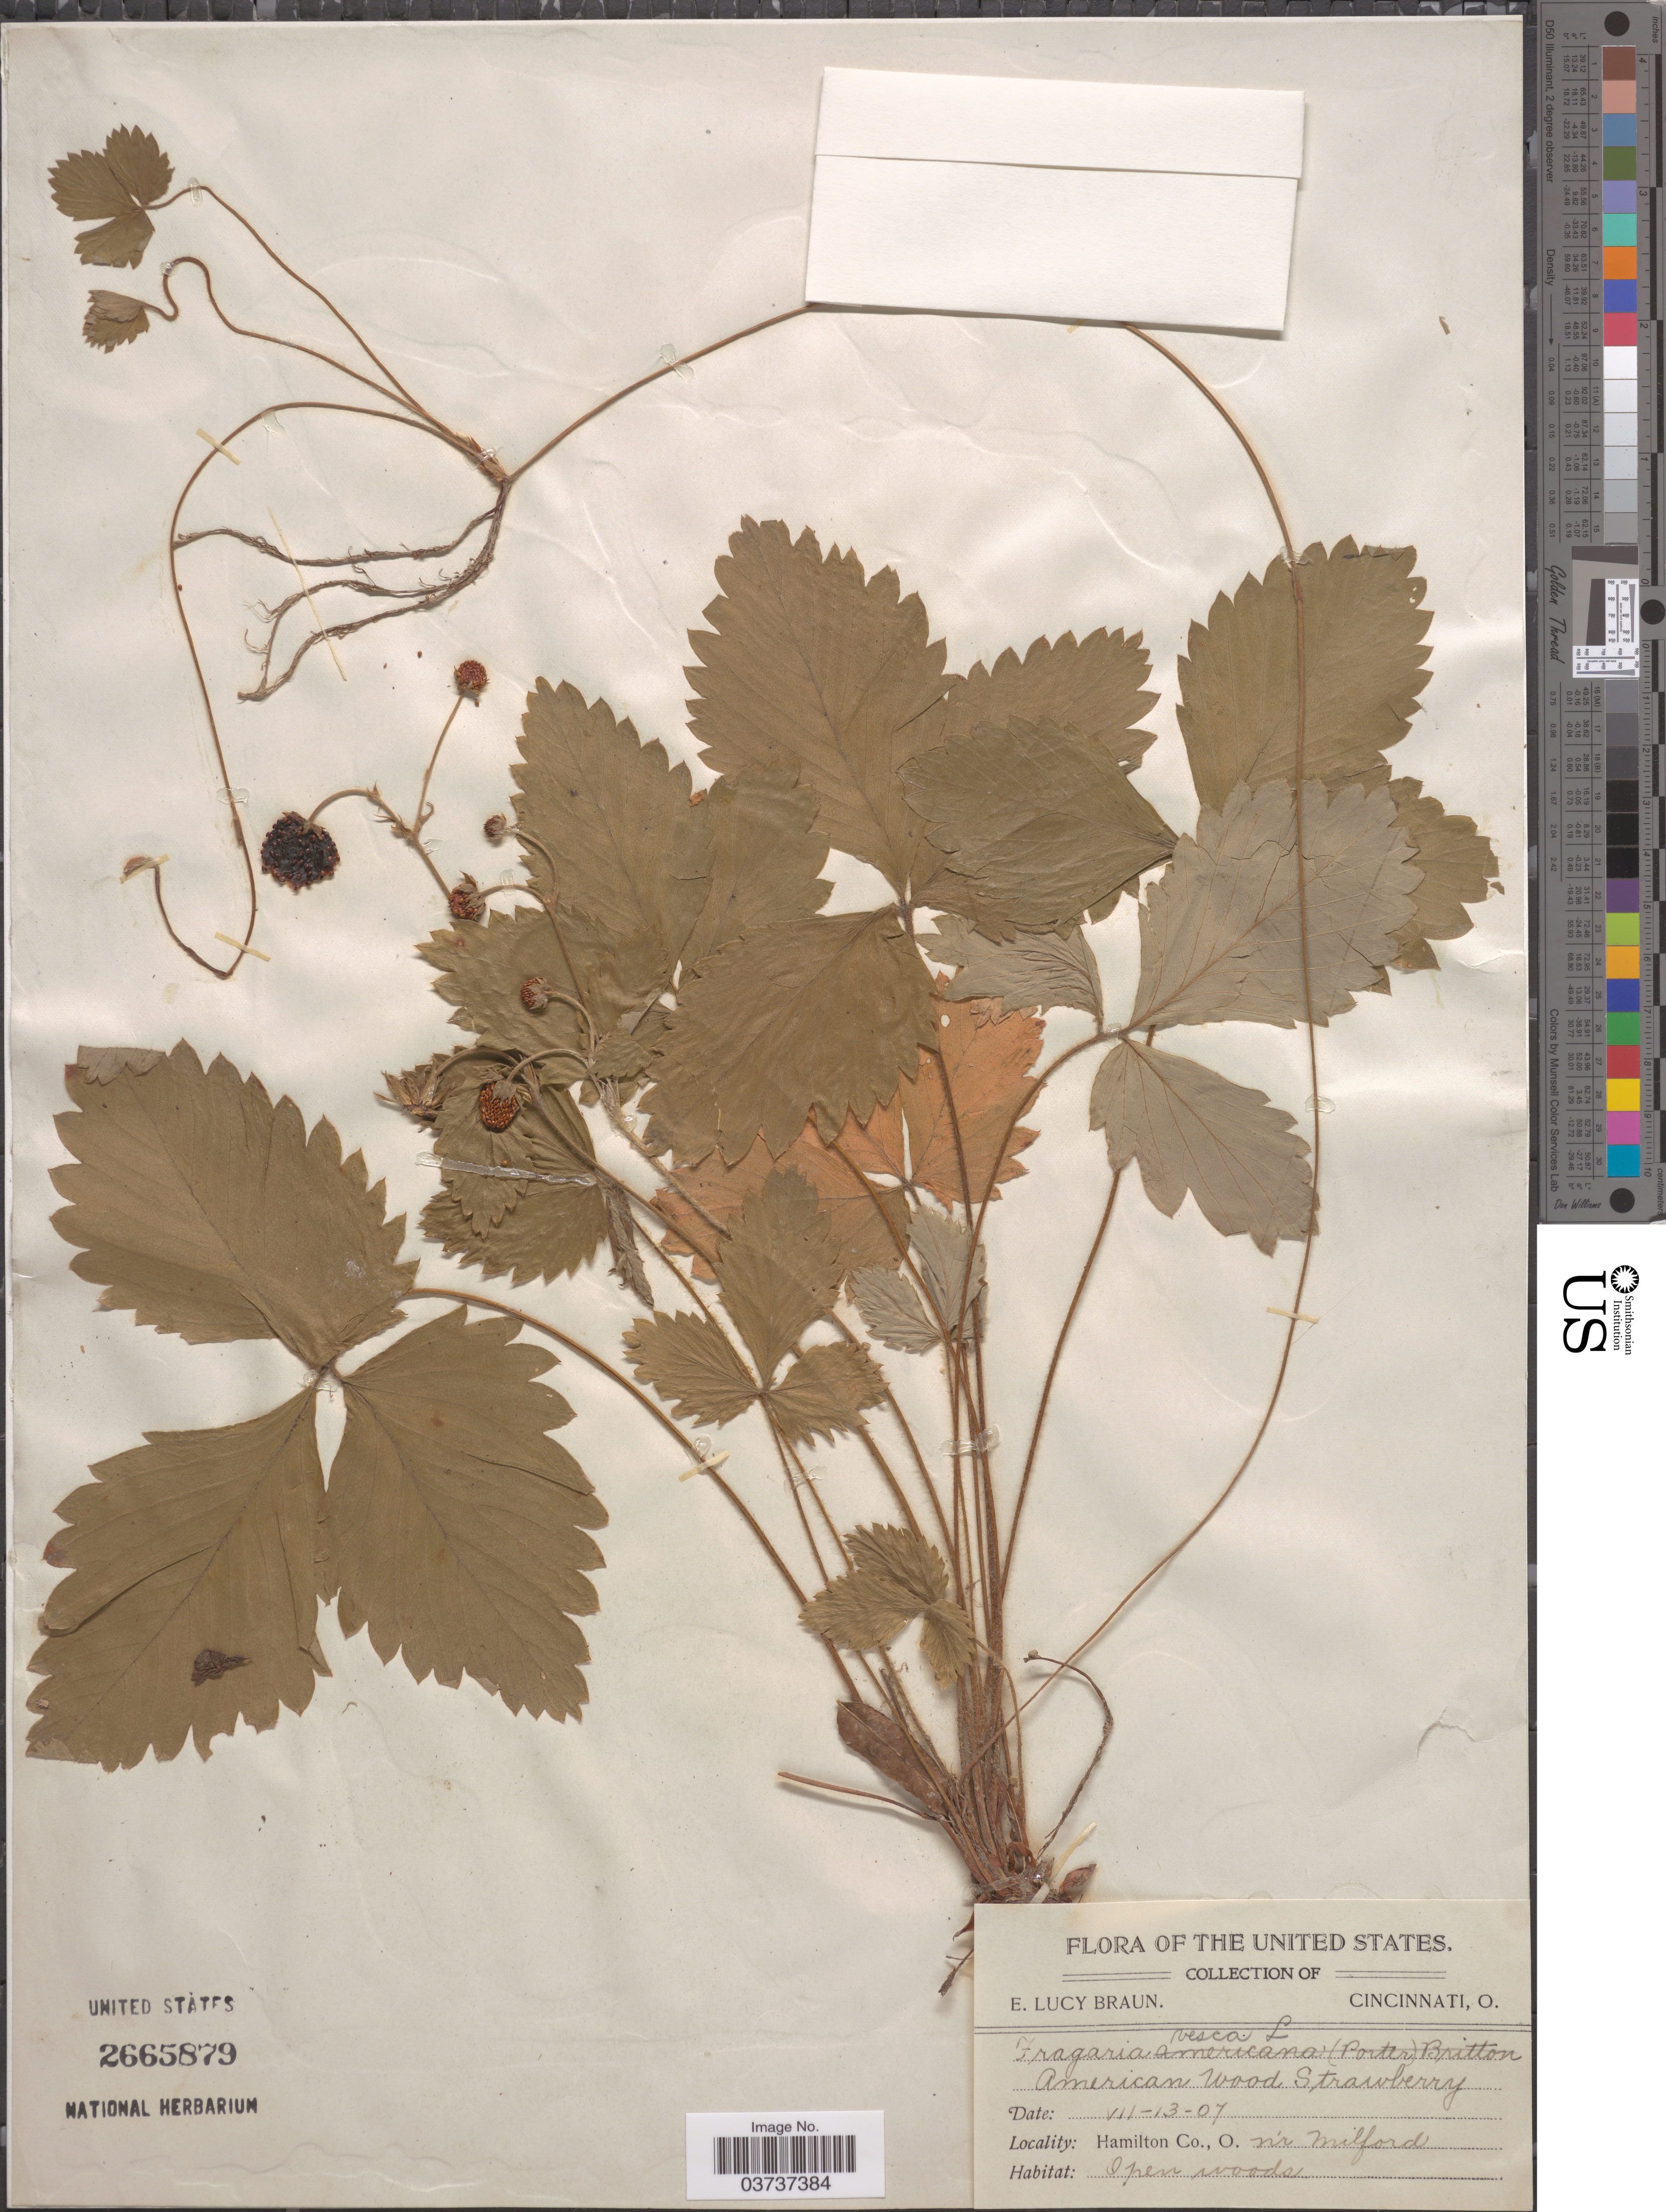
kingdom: Plantae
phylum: Tracheophyta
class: Magnoliopsida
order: Rosales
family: Rosaceae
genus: Fragaria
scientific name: Fragaria vesca subsp. americana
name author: (Porter) Staudt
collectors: E. L. Braun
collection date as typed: Transcribed d/m/y: 13/7/7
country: United States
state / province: Ohio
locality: Hamilton Co. N'r Milford.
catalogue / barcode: US 2665879